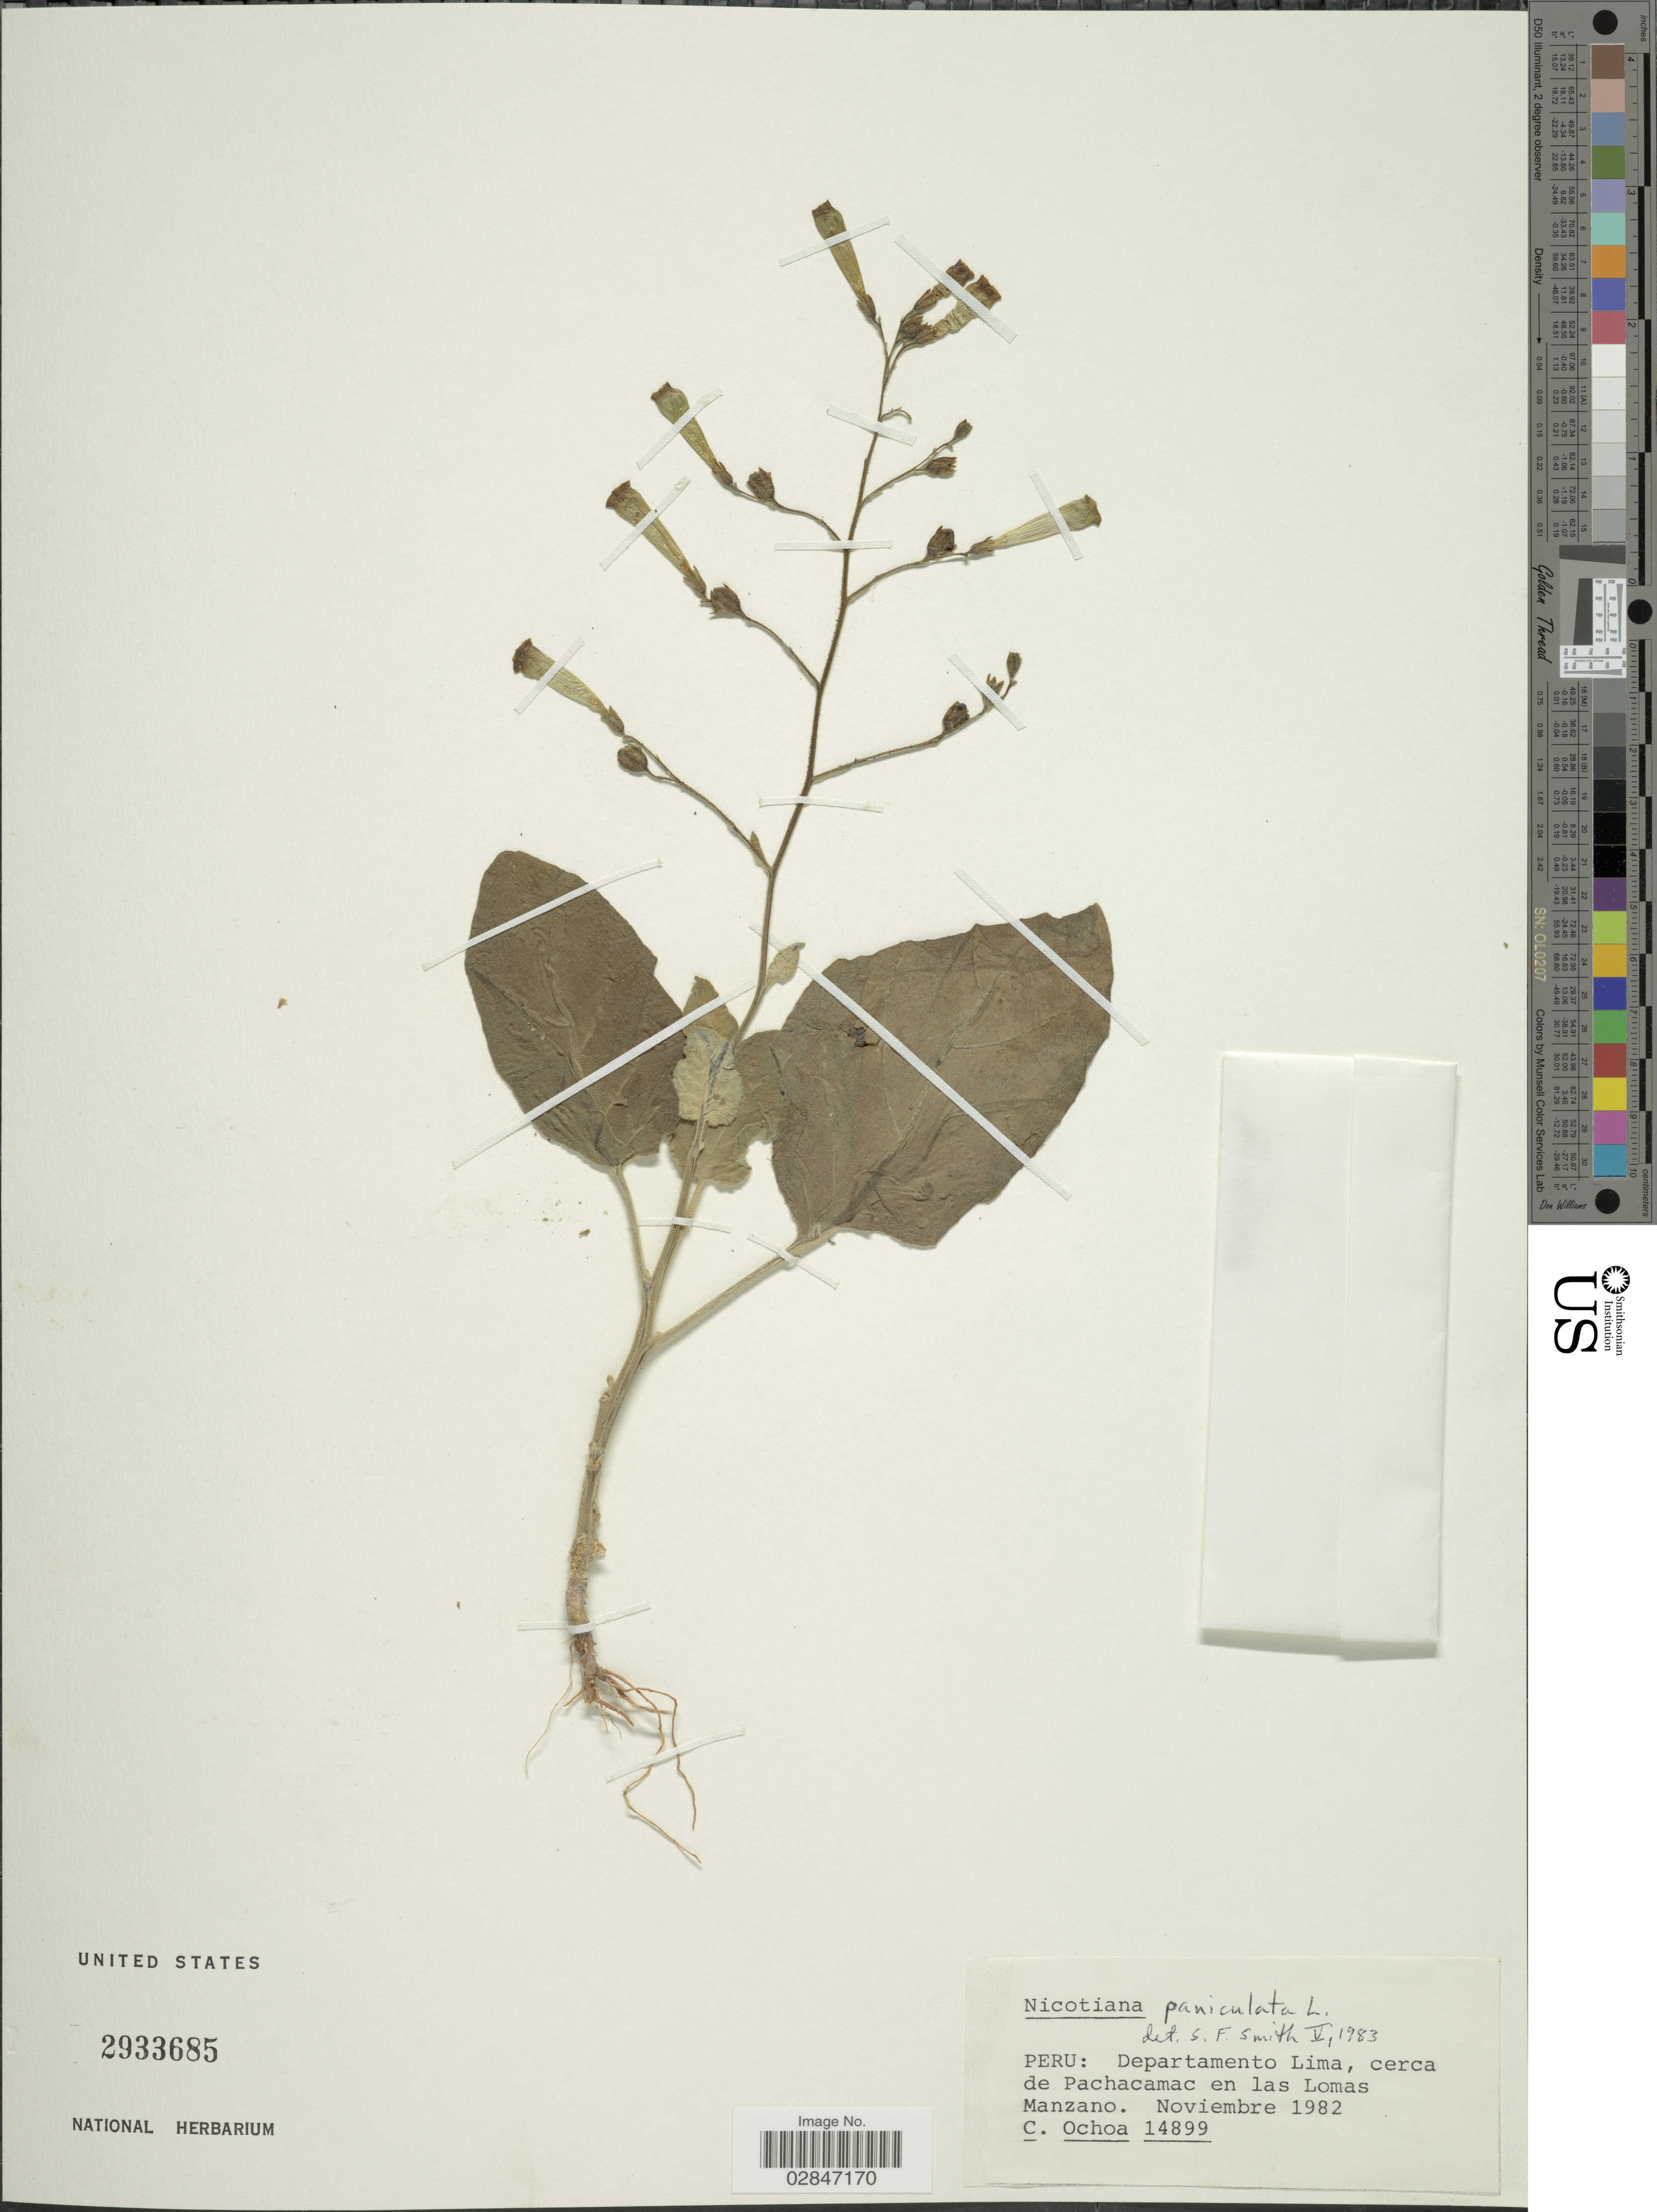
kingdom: Plantae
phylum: Tracheophyta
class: Magnoliopsida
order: Solanales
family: Solanaceae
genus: Nicotiana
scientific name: Nicotiana paniculata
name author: L.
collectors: C. Ochoa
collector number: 14899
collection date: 1982-11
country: Peru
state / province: Lima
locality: Departamento Lima, cerca de Pachacamac en las Lomas Manzano.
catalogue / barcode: US 2933685